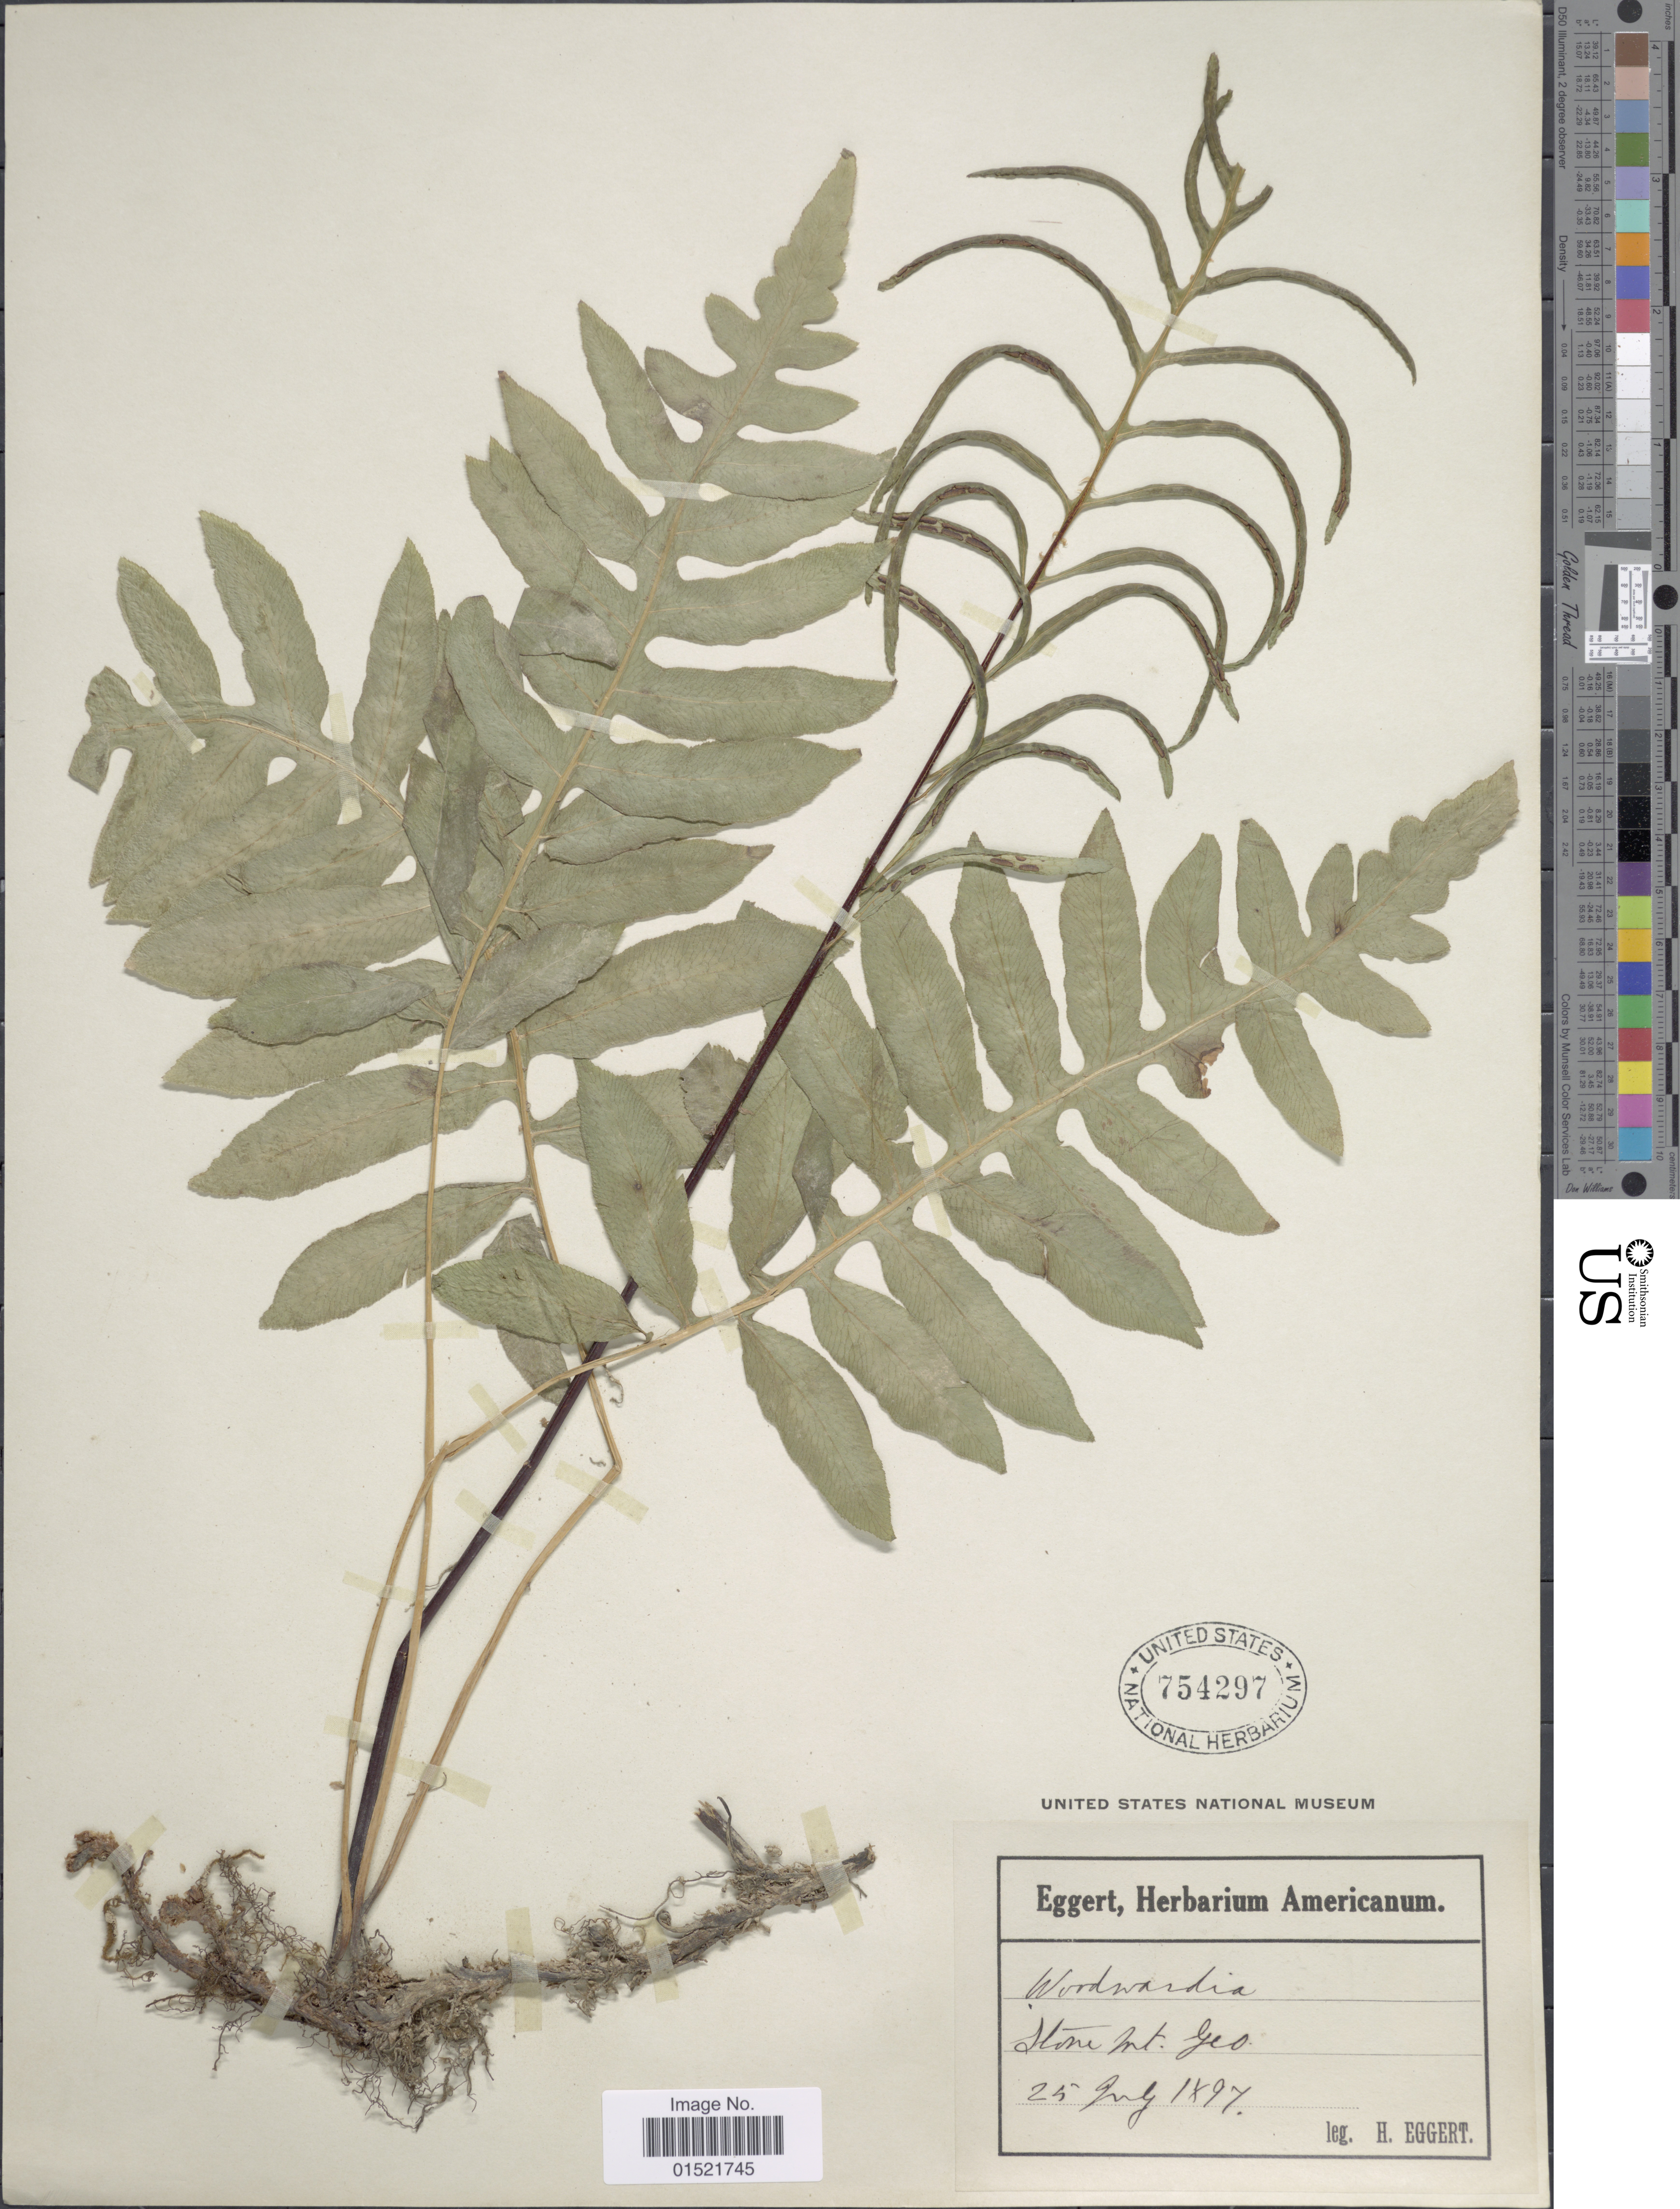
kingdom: Plantae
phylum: Tracheophyta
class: Polypodiopsida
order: Polypodiales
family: Blechnaceae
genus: Woodwardia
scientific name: Woodwardia areolata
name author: (L.) T. Moore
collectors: H. Eggert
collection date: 1897-07-25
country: United States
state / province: Georgia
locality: Itone Mt.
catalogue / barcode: US 754297